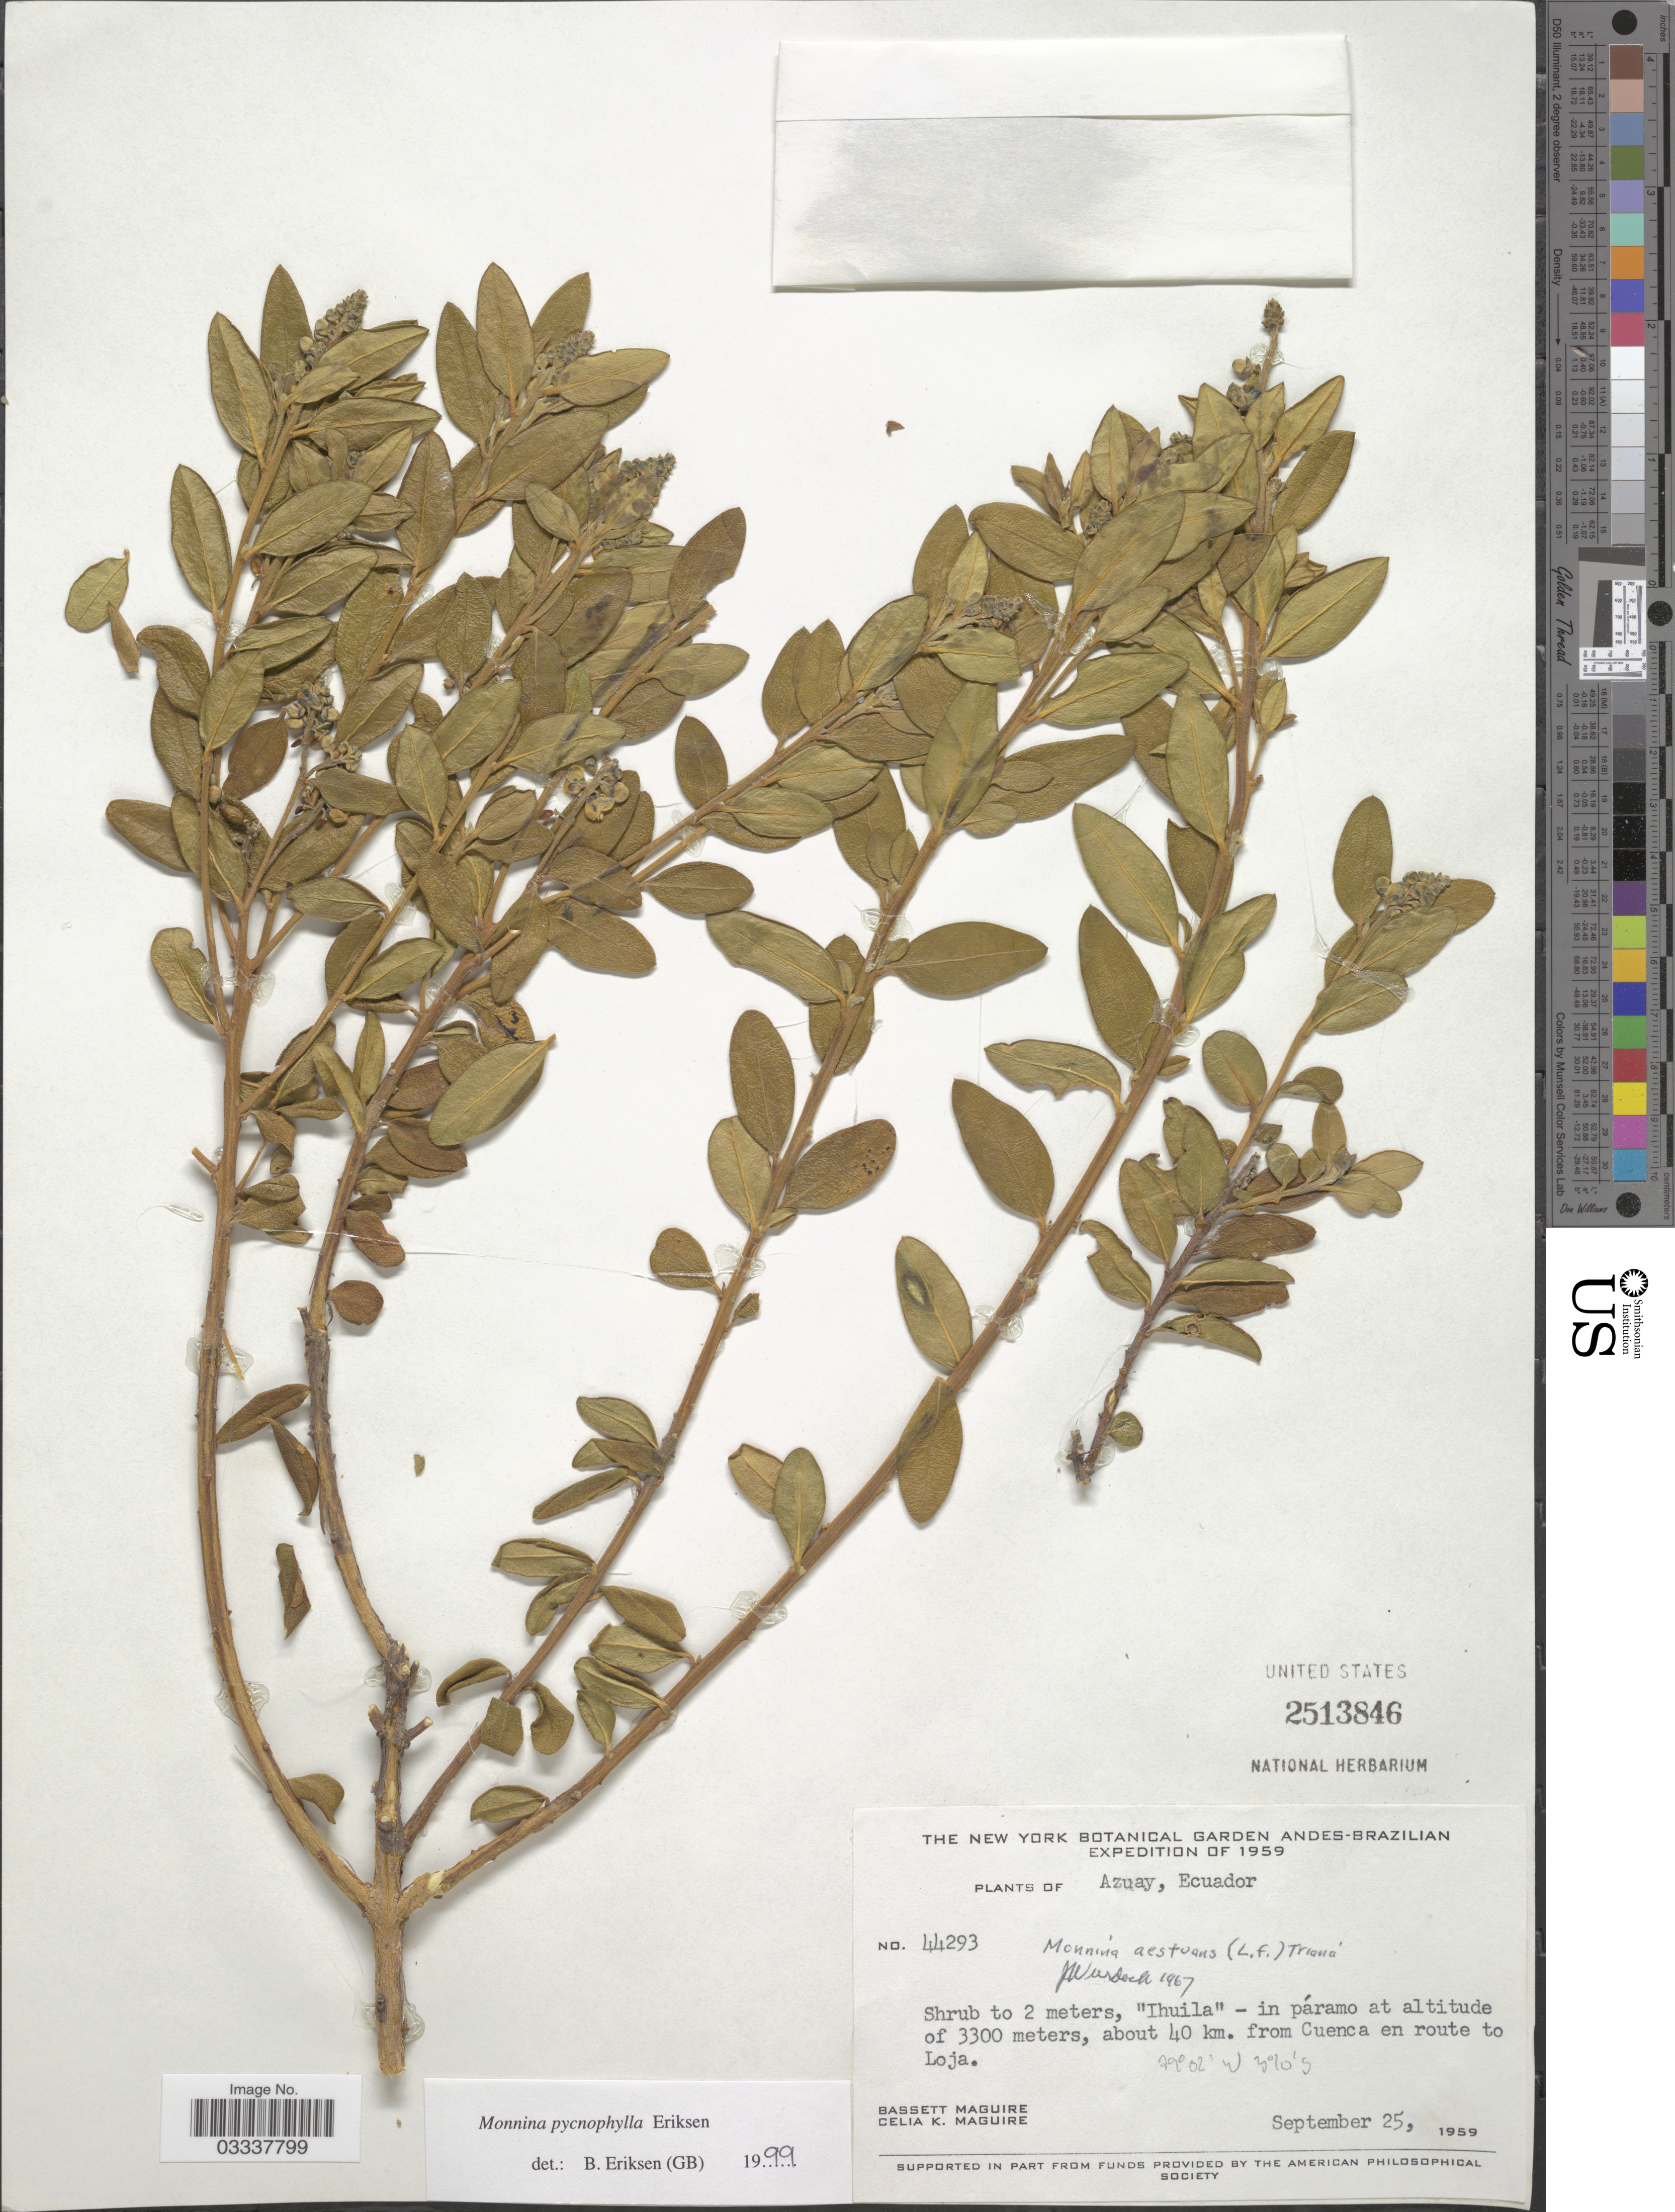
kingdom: Plantae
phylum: Tracheophyta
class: Magnoliopsida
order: Fabales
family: Polygalaceae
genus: Monnina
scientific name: Monnina pycnophylla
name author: B. Eriksen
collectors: B. Maguire & C. K. Maguire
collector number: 44293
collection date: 1959-09-25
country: Ecuador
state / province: Azuay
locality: About 40 km. from Cuenca en route to Loja.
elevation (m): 3300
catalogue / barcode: US 2513846